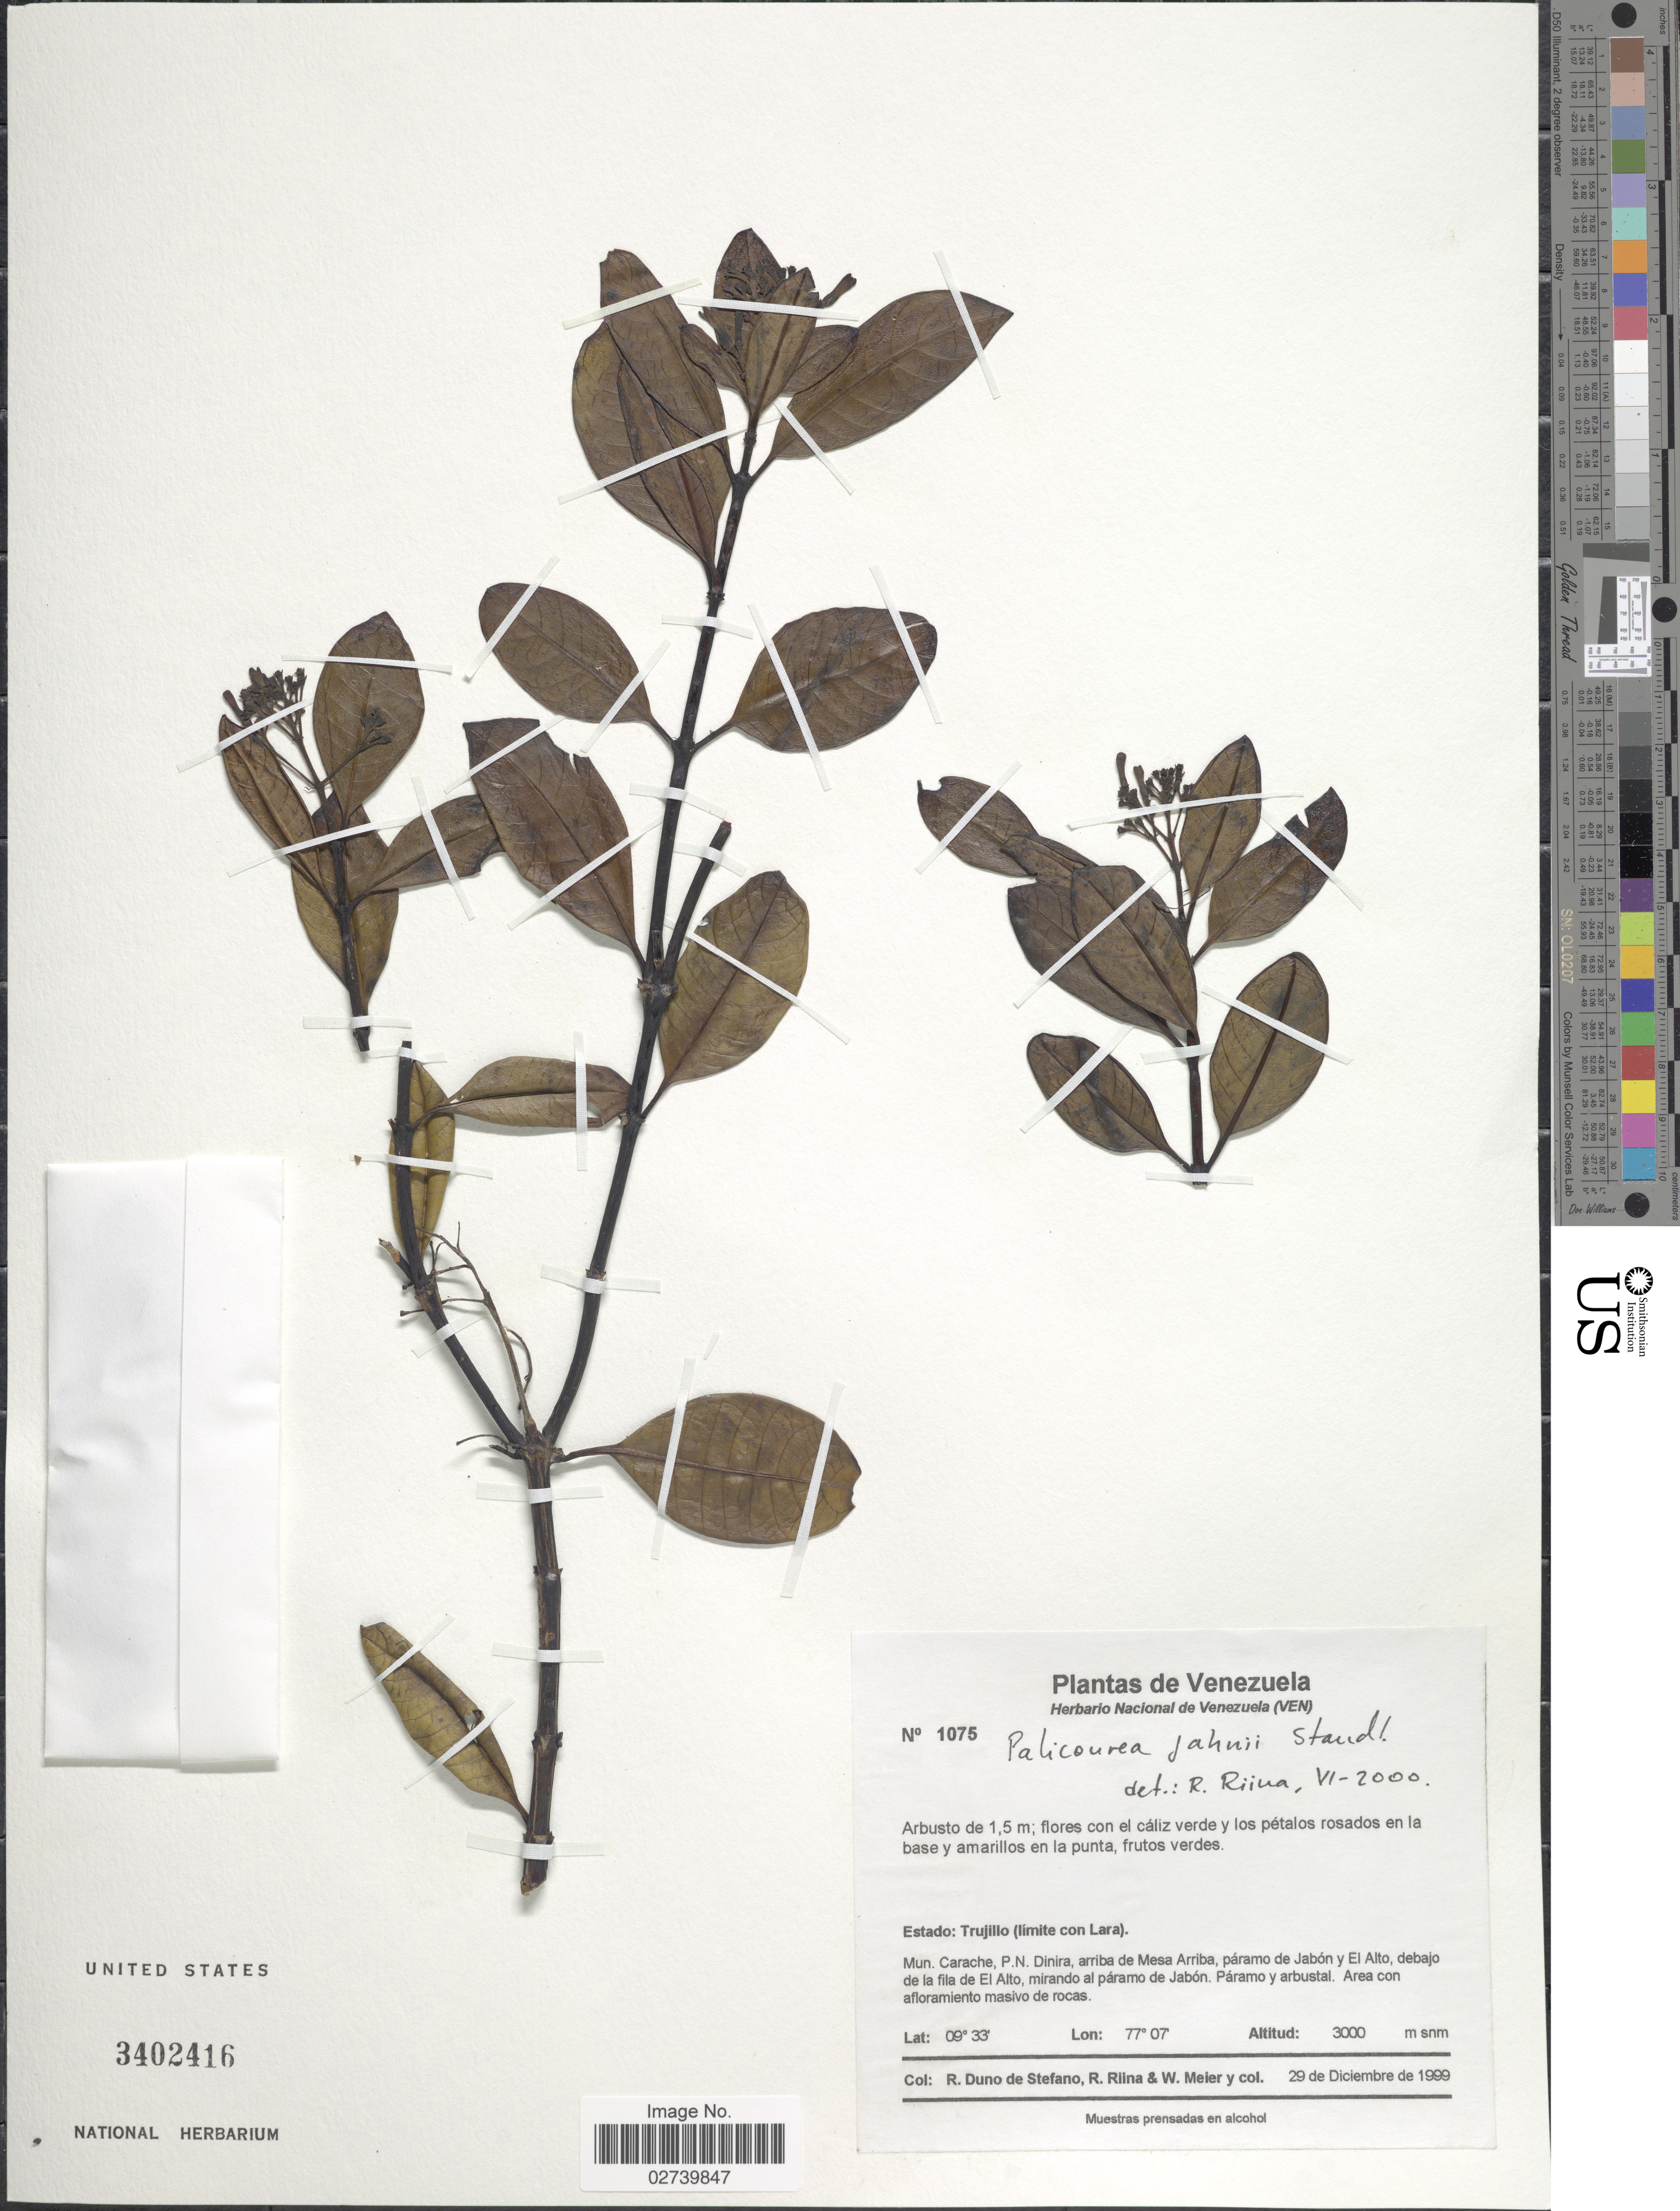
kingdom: Plantae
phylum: Tracheophyta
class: Magnoliopsida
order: Gentianales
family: Rubiaceae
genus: Palicourea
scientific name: Palicourea jahnii Standl.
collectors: R. Duno de Stefano & W. Meier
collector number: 1075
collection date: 1999-12-29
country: Venezuela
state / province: Trujillo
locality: Estado: Trujillo (límite con Lara). Mun. Carache, P.N. Dinira, arriba de Mesa Arriba, páramo de Jabón y El Alto, debajo de la fila de El Alto, mirando al páramo de Jabón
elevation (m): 3000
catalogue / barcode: US 3402416